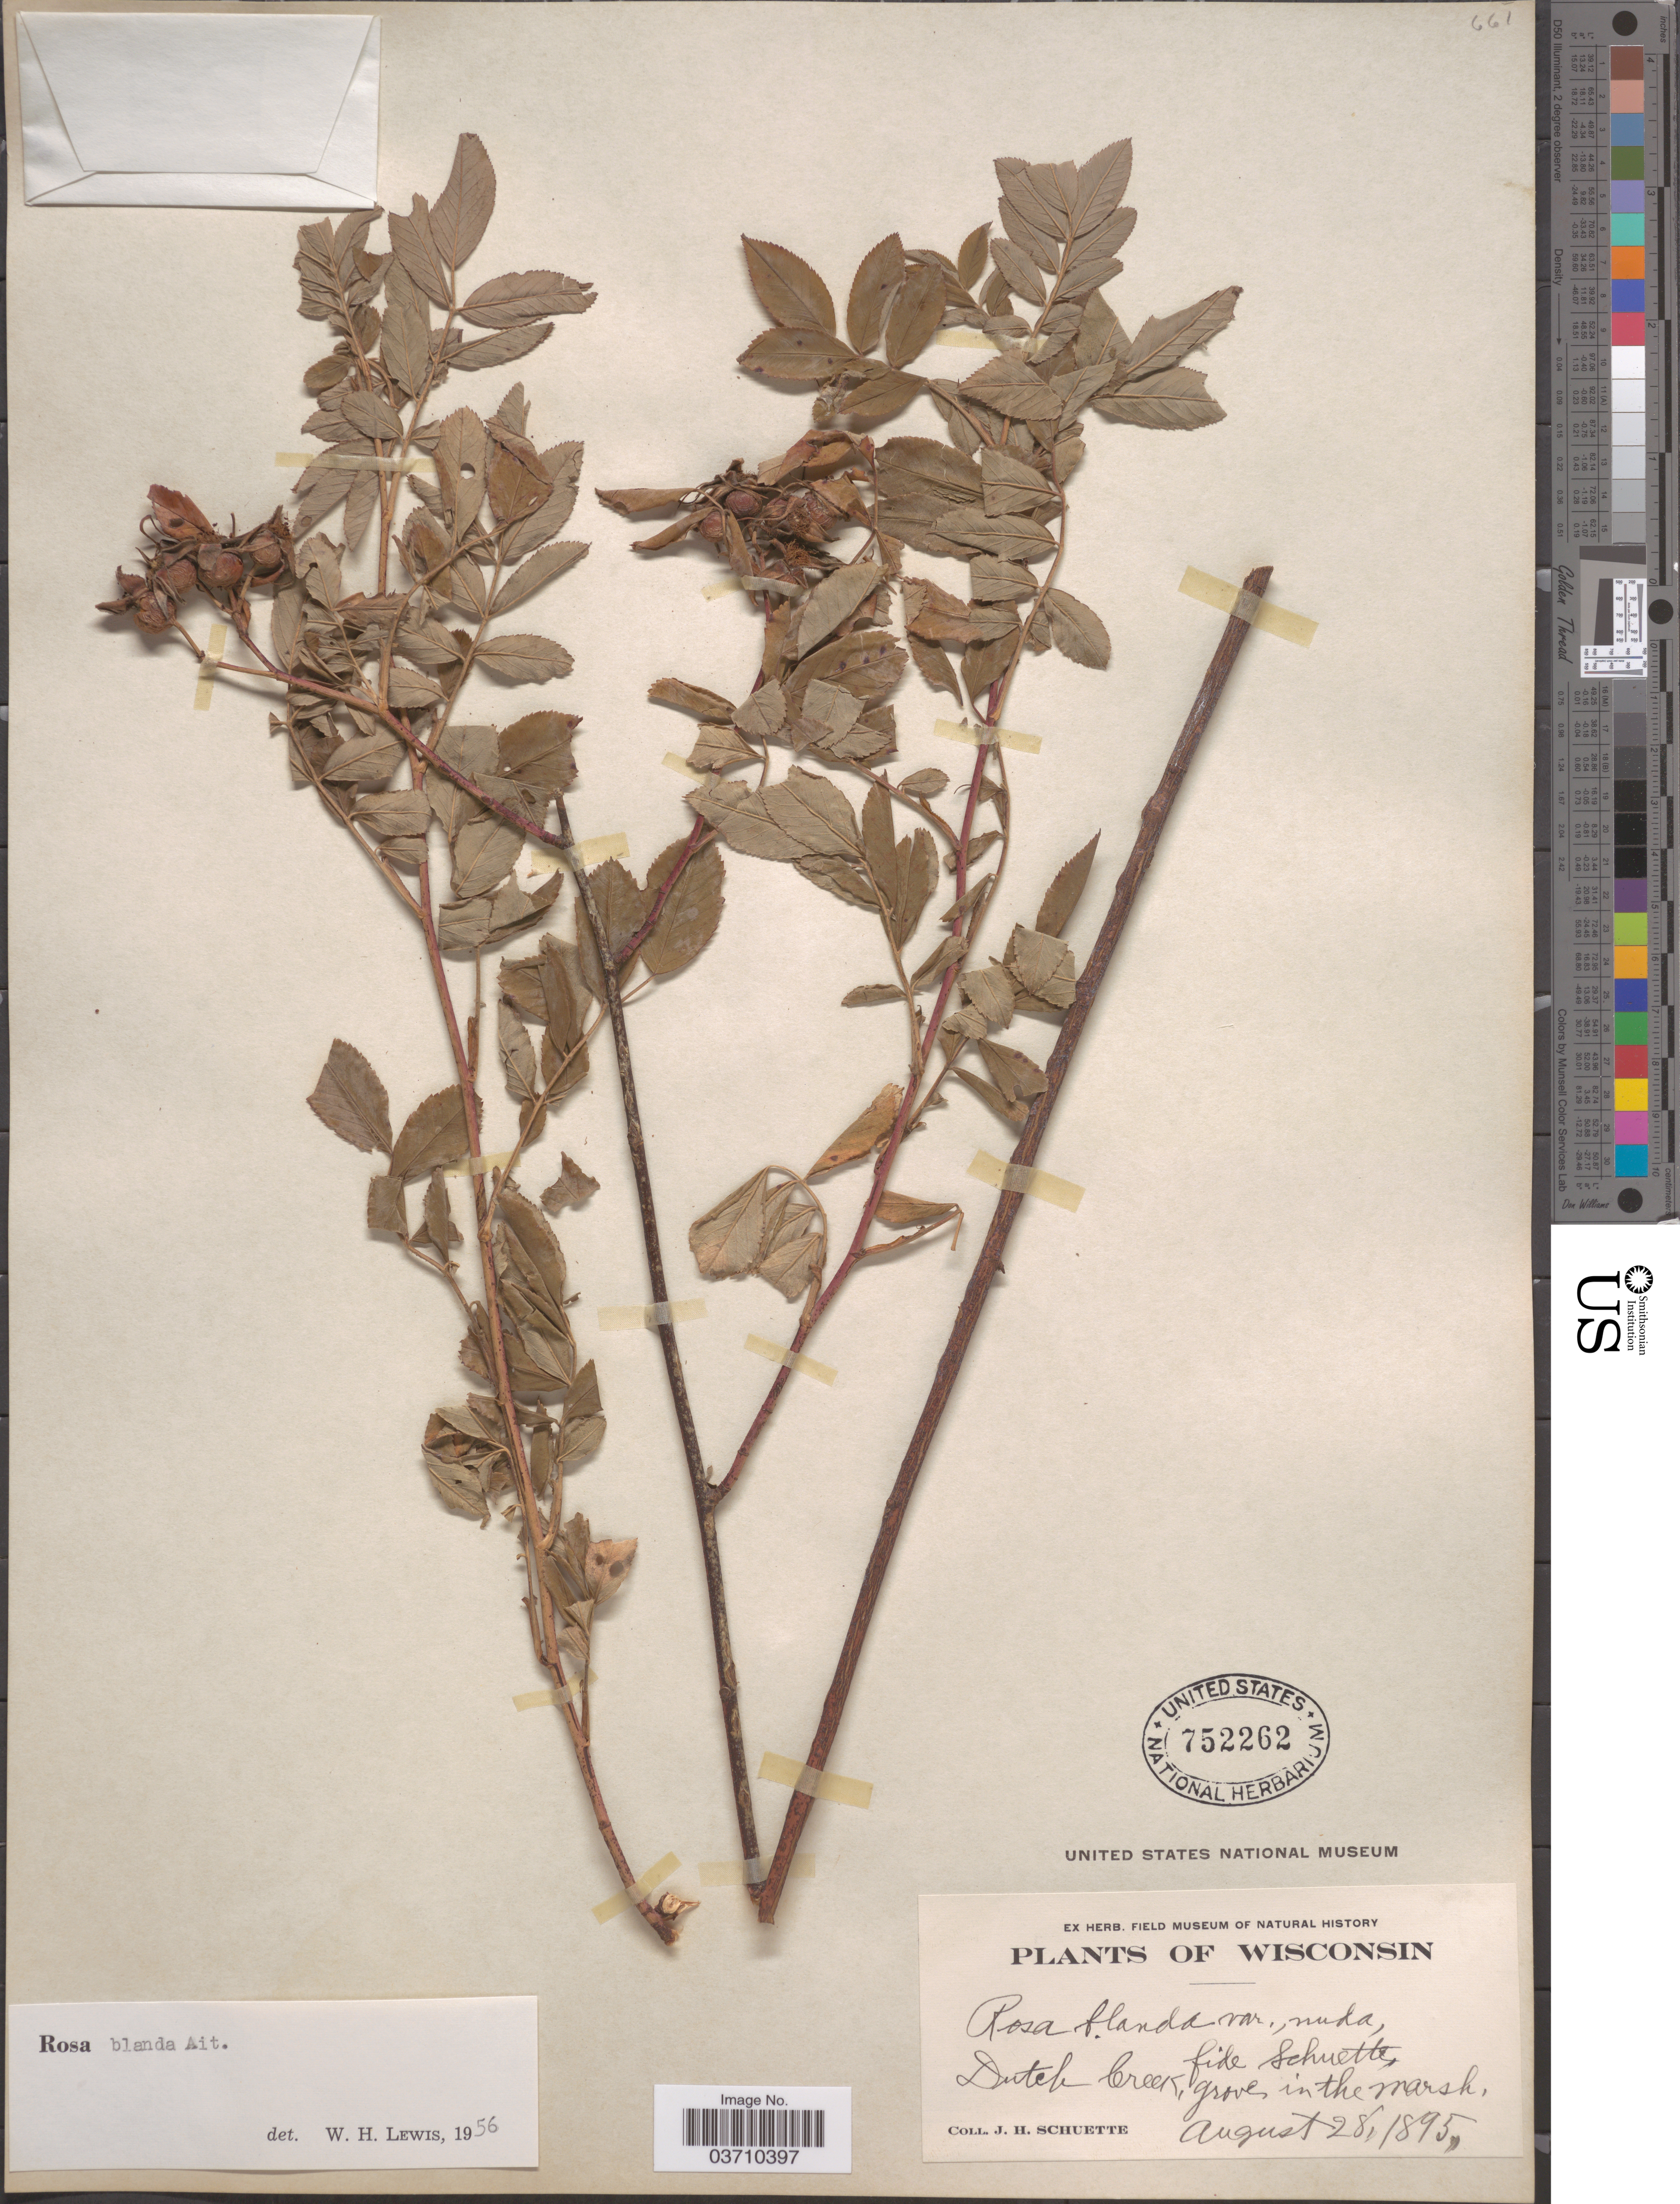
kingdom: Plantae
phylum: Tracheophyta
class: Magnoliopsida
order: Rosales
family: Rosaceae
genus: Rosa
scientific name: Rosa blanda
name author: Aiton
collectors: J. H. Schuette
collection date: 1895-08-28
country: United States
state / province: Wisconsin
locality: Dutch Creek, grove in the marsh.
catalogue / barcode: US 752262